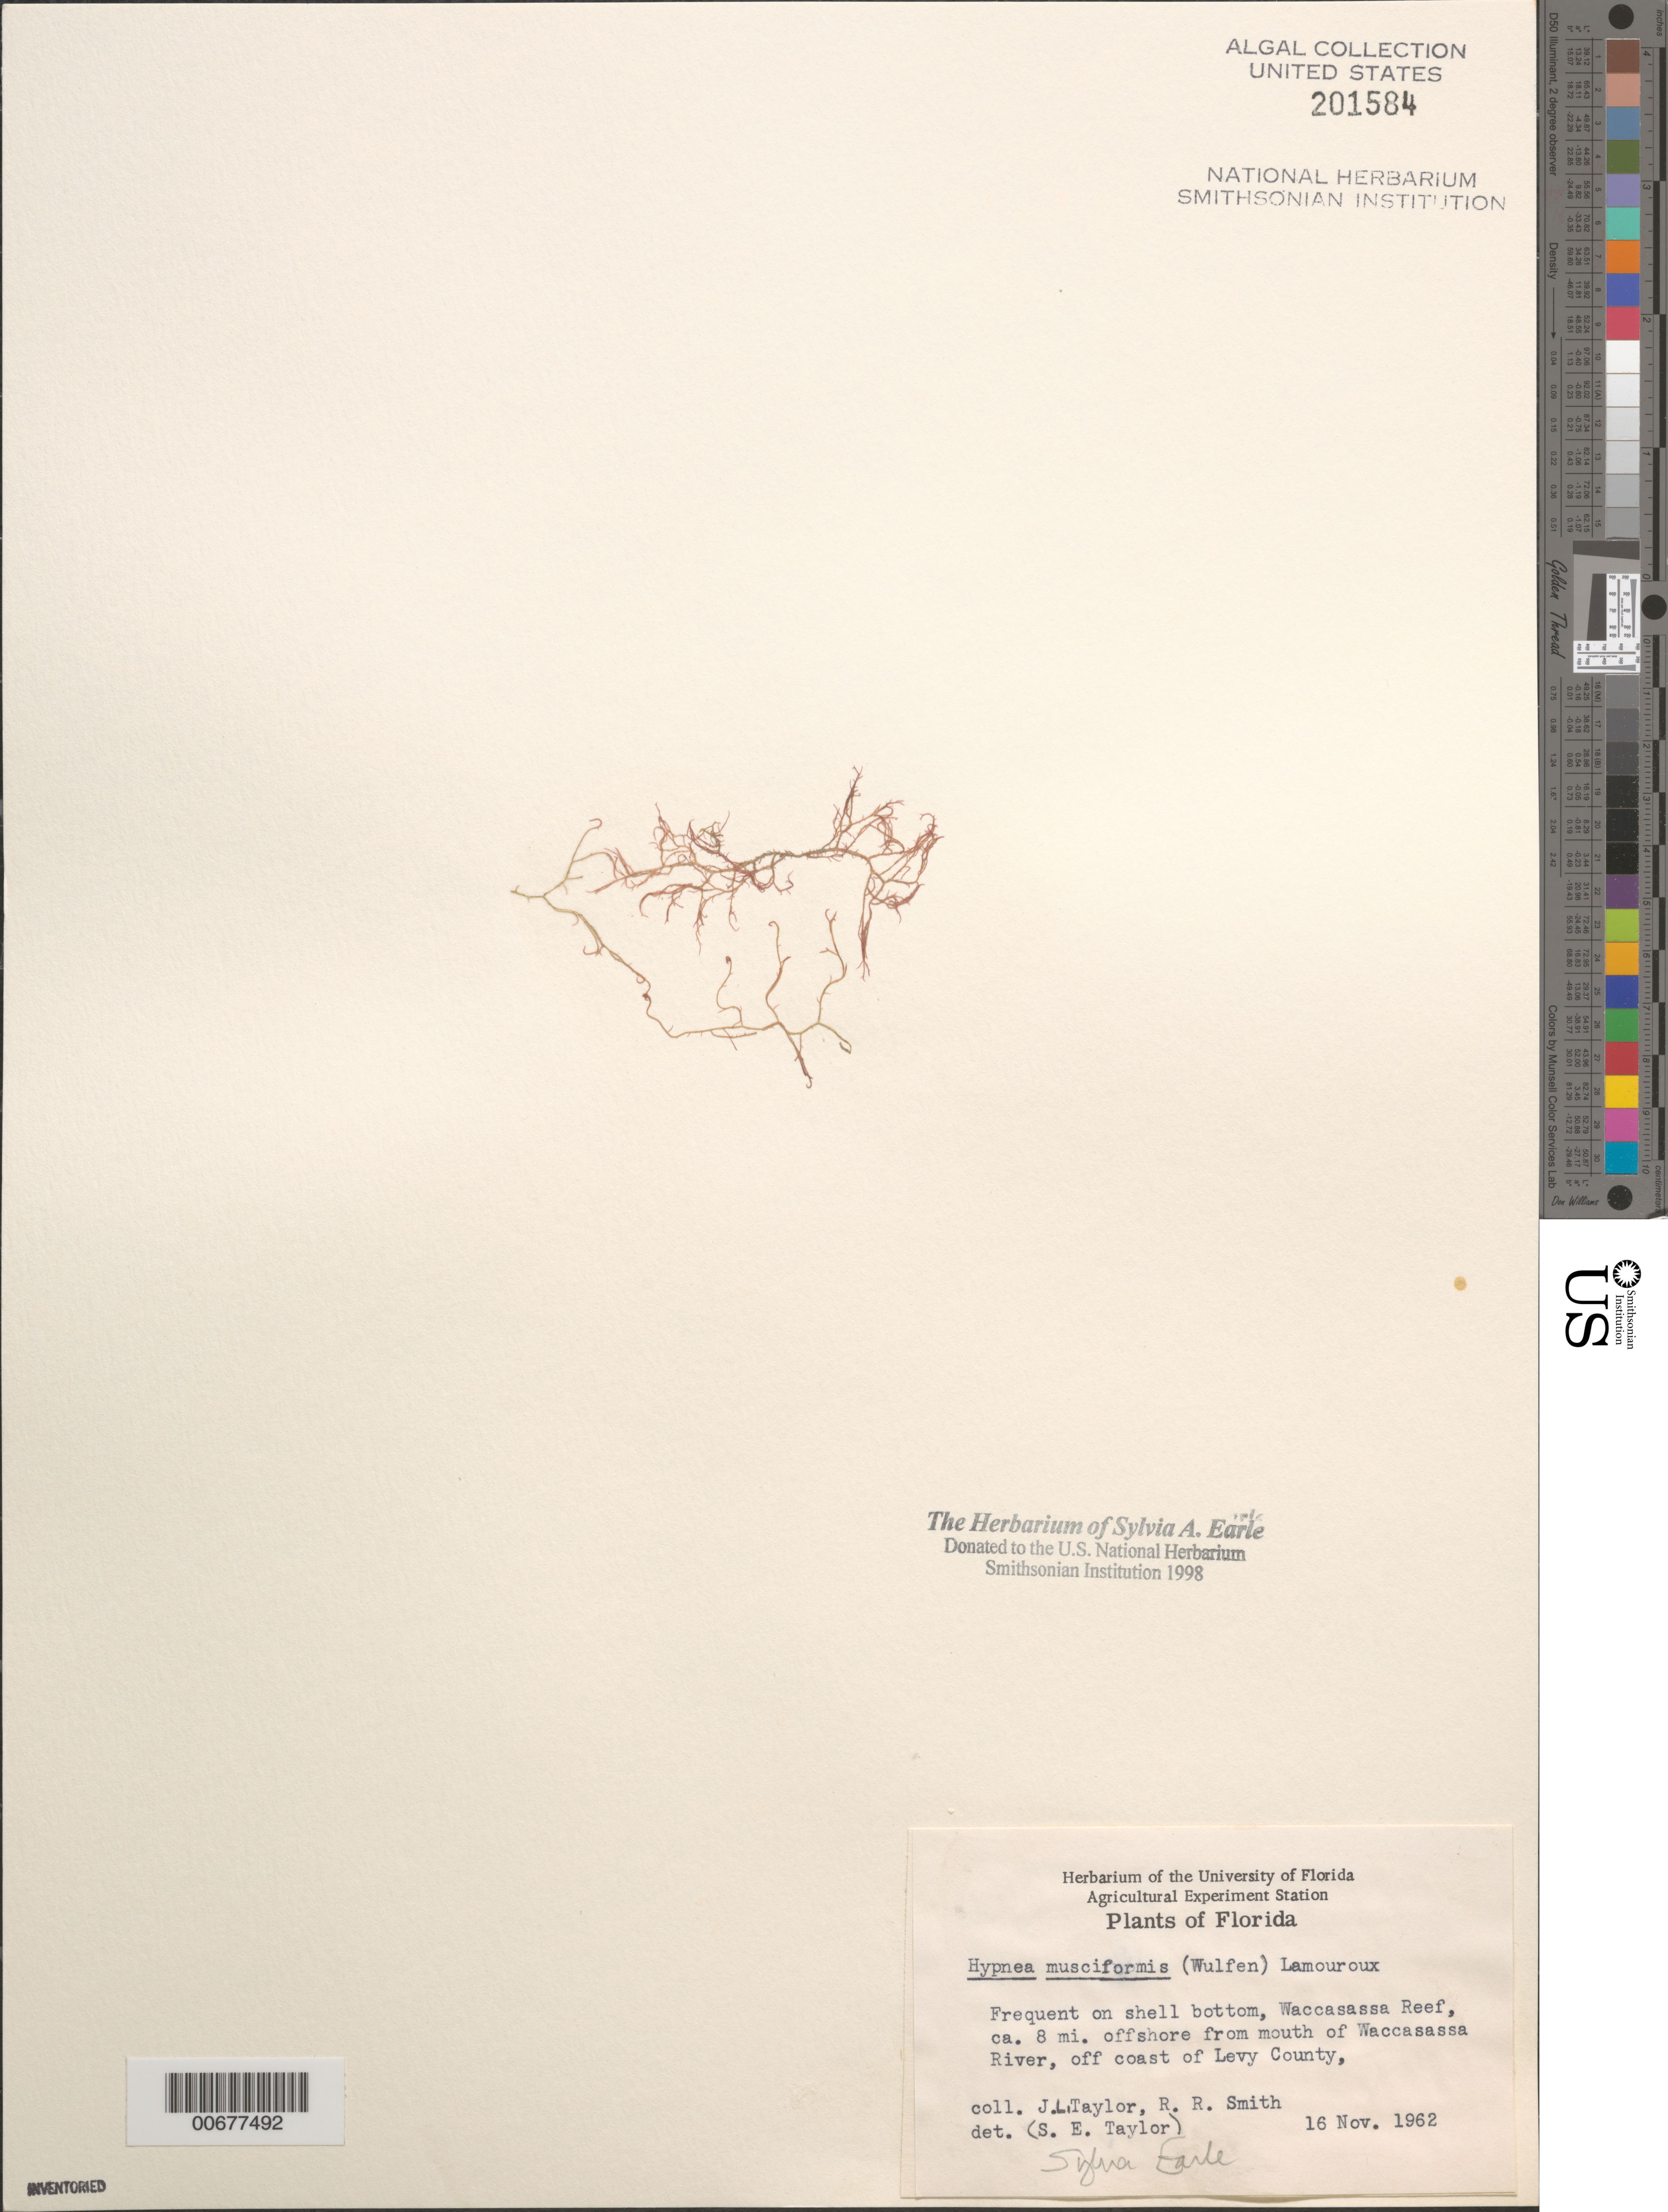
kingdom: Plantae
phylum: Rhodophyta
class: Florideophyceae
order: Gigartinales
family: Cystocloniaceae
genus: Hypnea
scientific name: Hypnea musciformis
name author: (Wulfen) J.V.Lamouroux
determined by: Earle, S. A.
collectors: J. L. Taylor & R. R. Smith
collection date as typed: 16 Nov 1962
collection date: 1962-11-16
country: United States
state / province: Florida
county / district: Levy County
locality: Waccasassa Reef, ca. 8 miles off Waccasassa River mouth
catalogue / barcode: US 201584